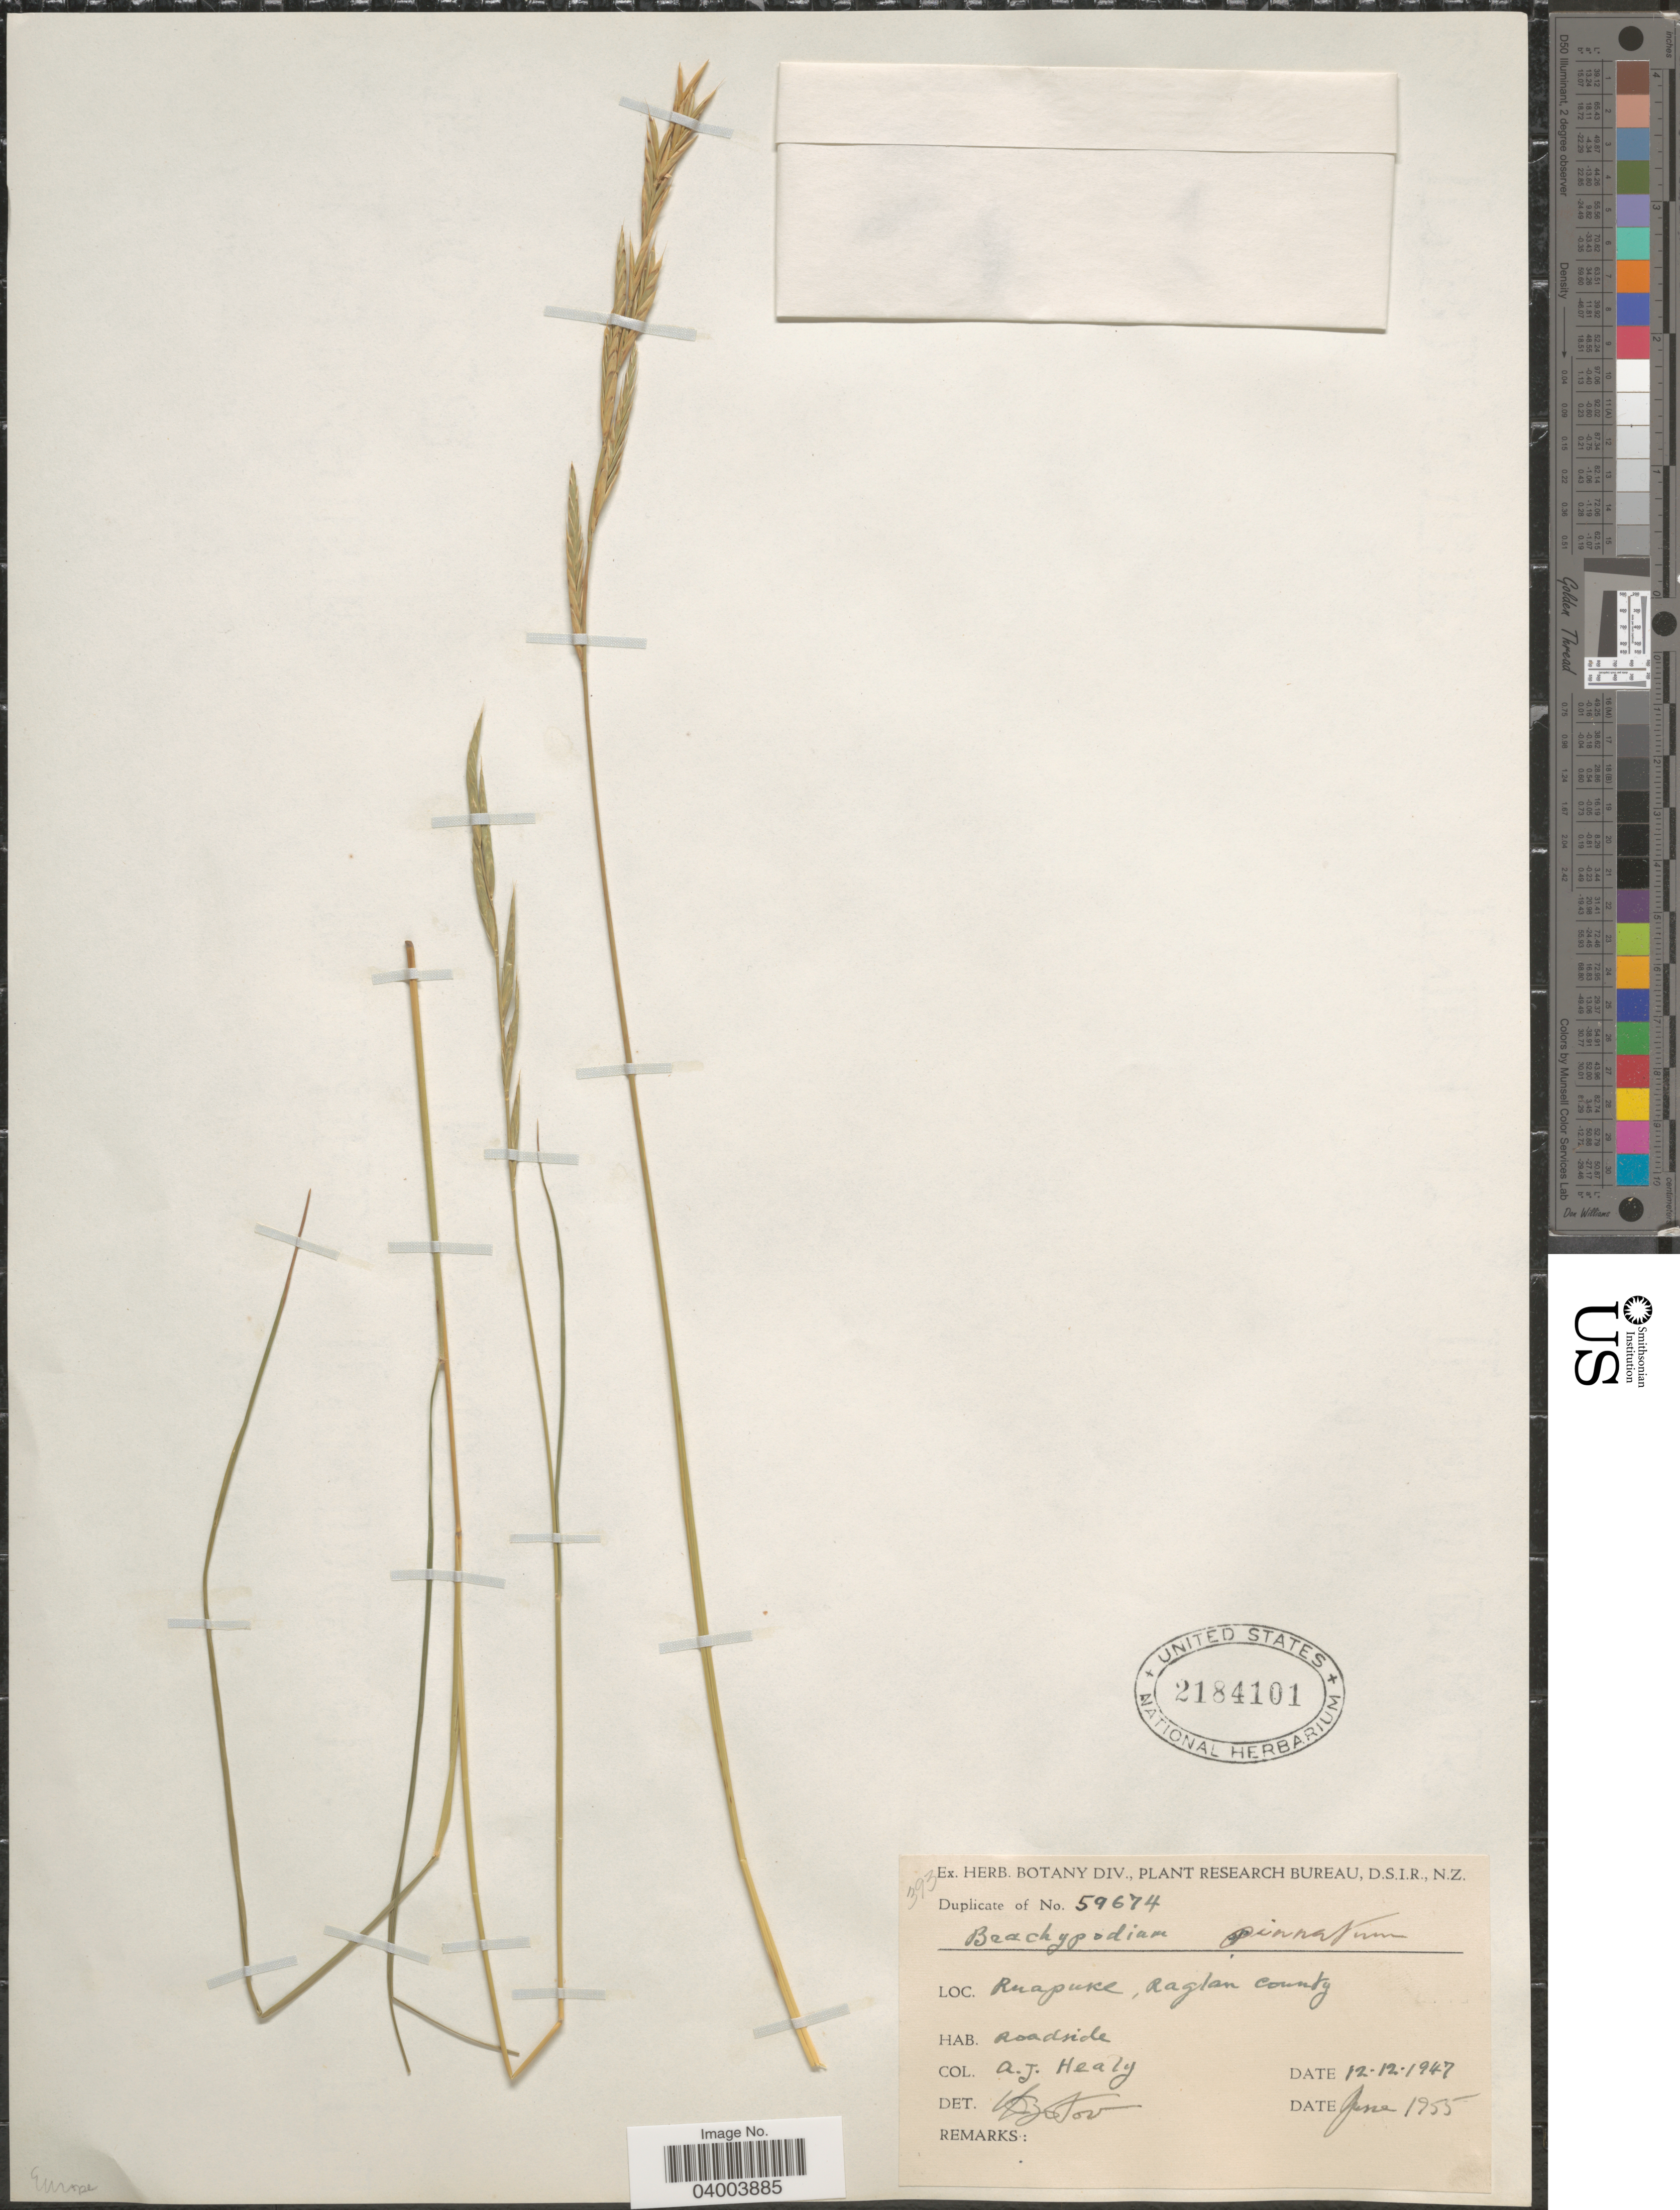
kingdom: Plantae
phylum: Tracheophyta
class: Liliopsida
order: Poales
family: Poaceae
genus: Brachypodium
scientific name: Brachypodium sylvaticum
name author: (Huds.) P. Beauv.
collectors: A. Healy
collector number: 393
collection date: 1947-12-12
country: New Zealand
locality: Ruapure, Raglan County.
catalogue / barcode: US 2184101